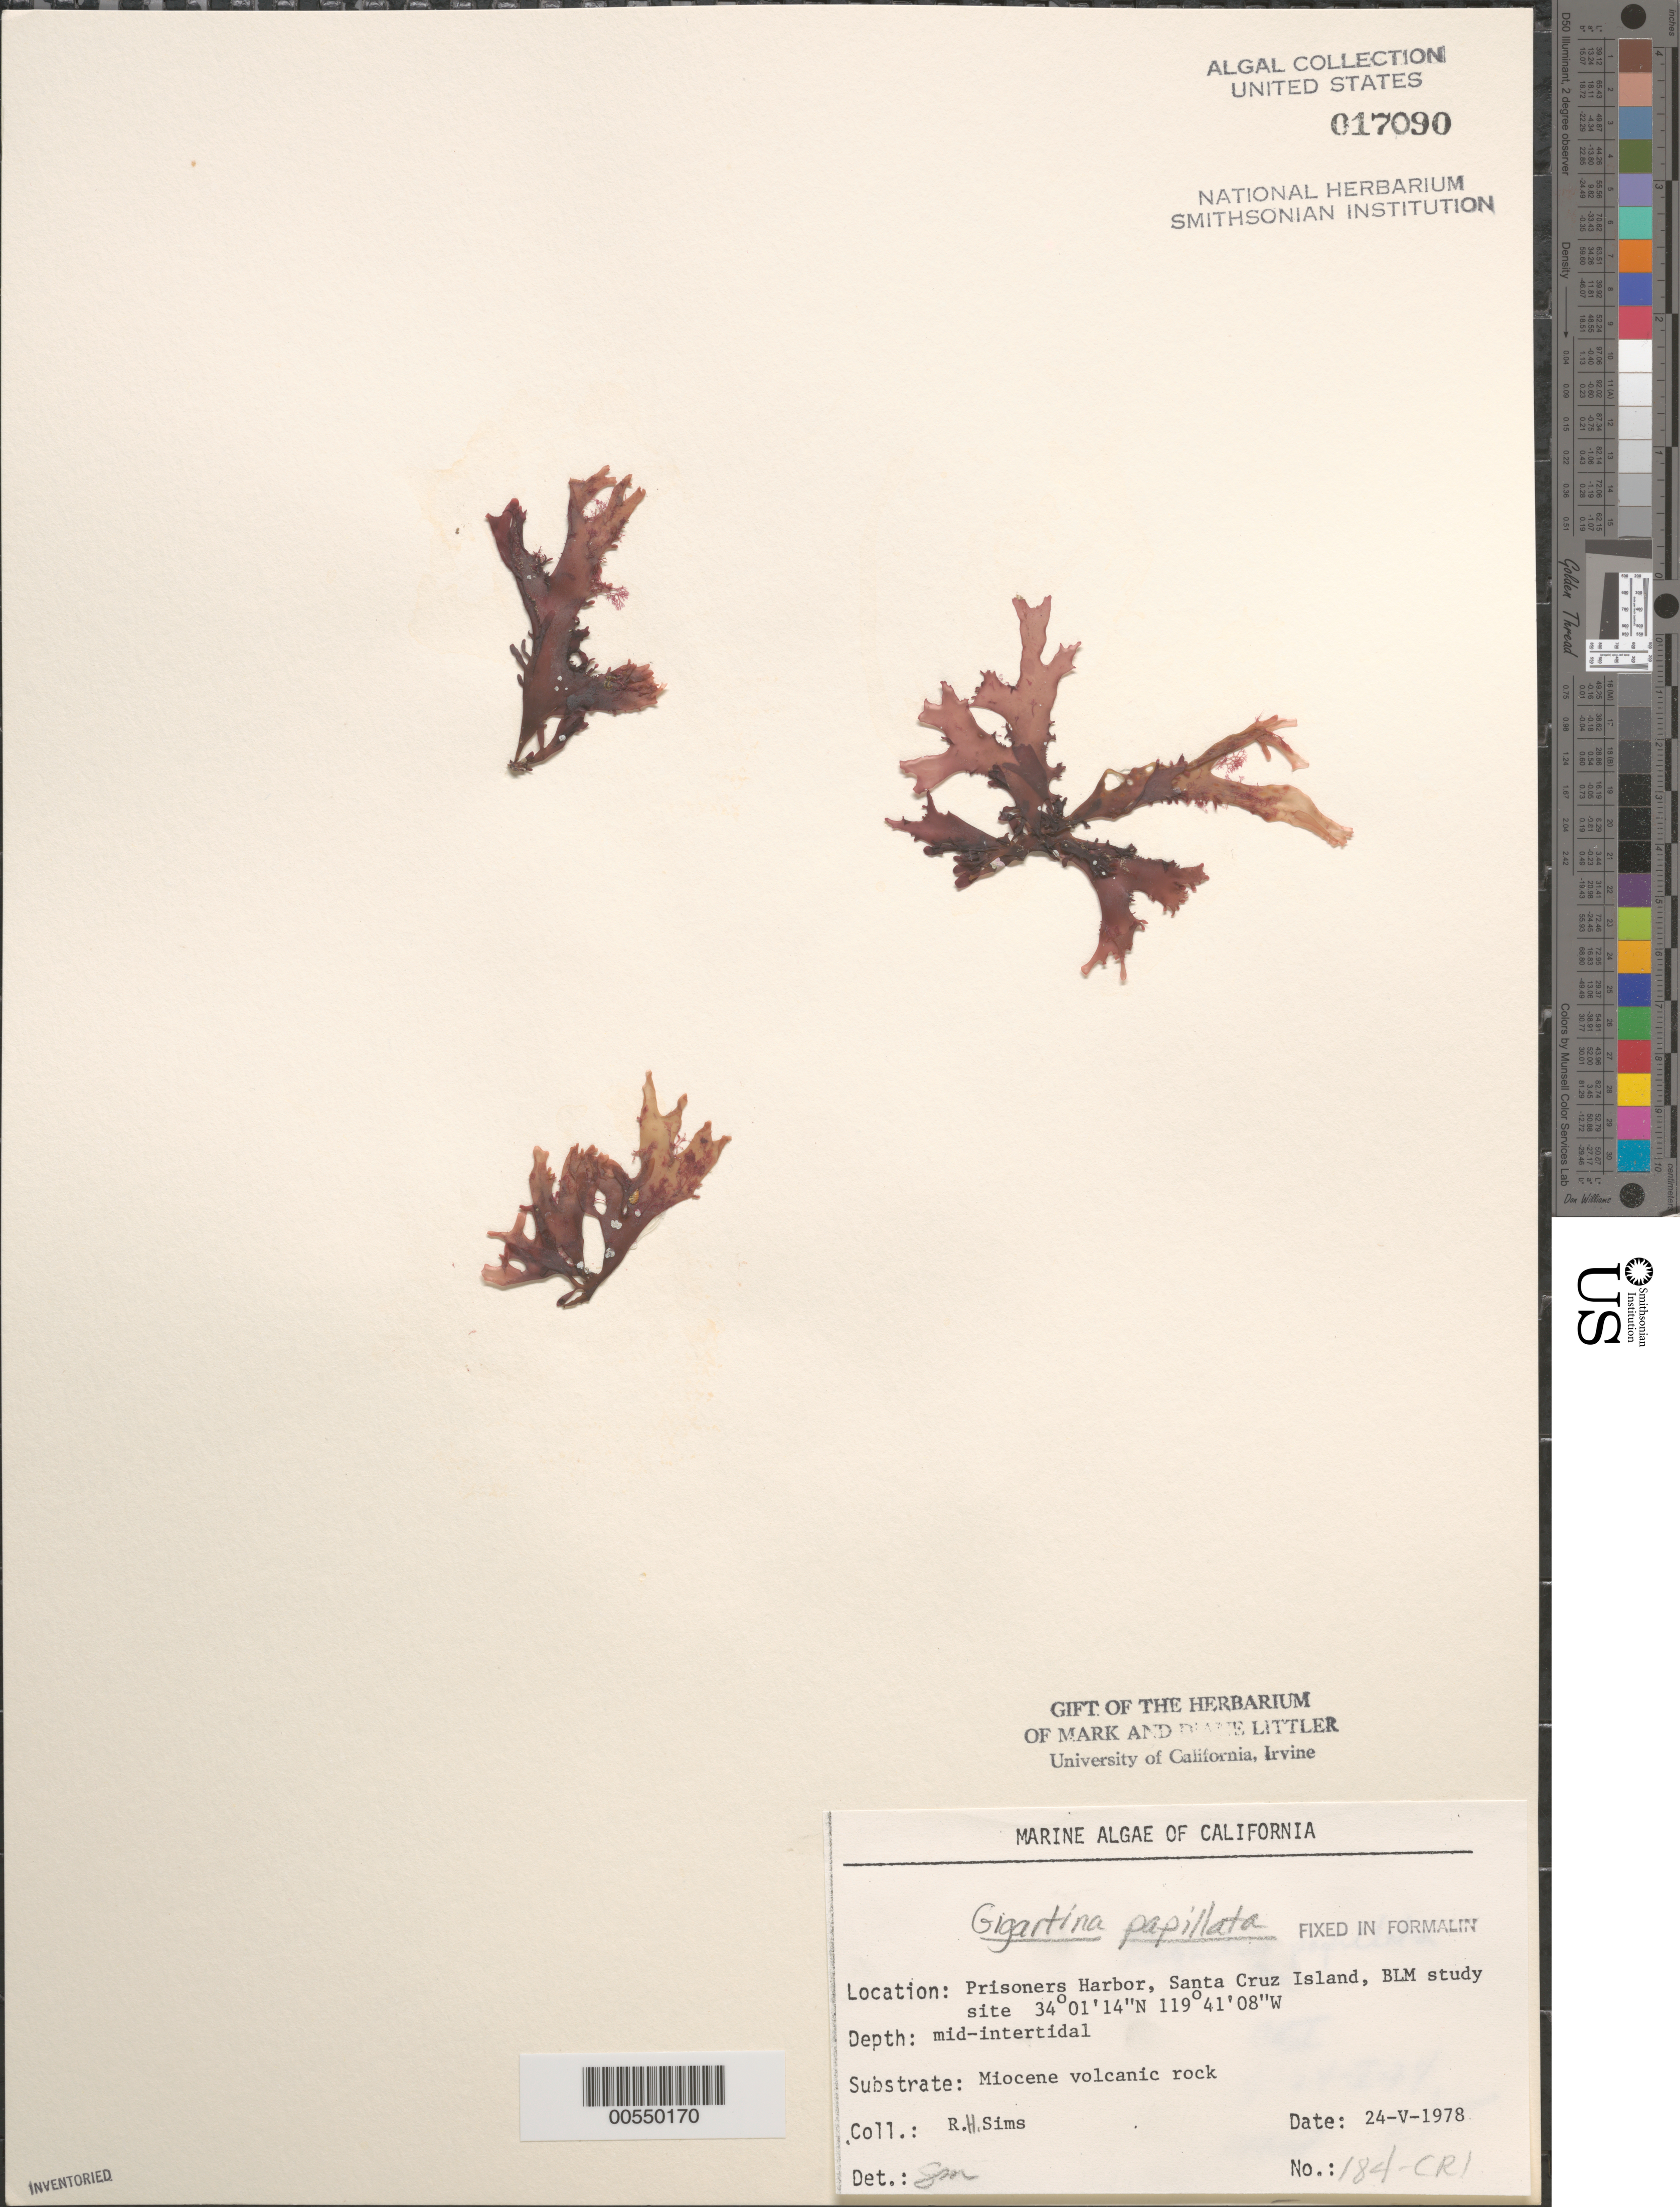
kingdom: Plantae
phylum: Rhodophyta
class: Florideophyceae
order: Gigartinales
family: Phyllophoraceae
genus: Mastocarpus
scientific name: Mastocarpus papillatus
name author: (C. Agardh) Kütz.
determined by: Algae name updating Project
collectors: R. H. Sims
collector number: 184-cri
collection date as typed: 24 May 1978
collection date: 1978-05-24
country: United States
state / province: California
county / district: Santa Barbara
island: Santa Cruz Island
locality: Prisoners Harbor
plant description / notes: BLM-SOCALBIGHT Rocky Intertidal Survey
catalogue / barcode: US 17090